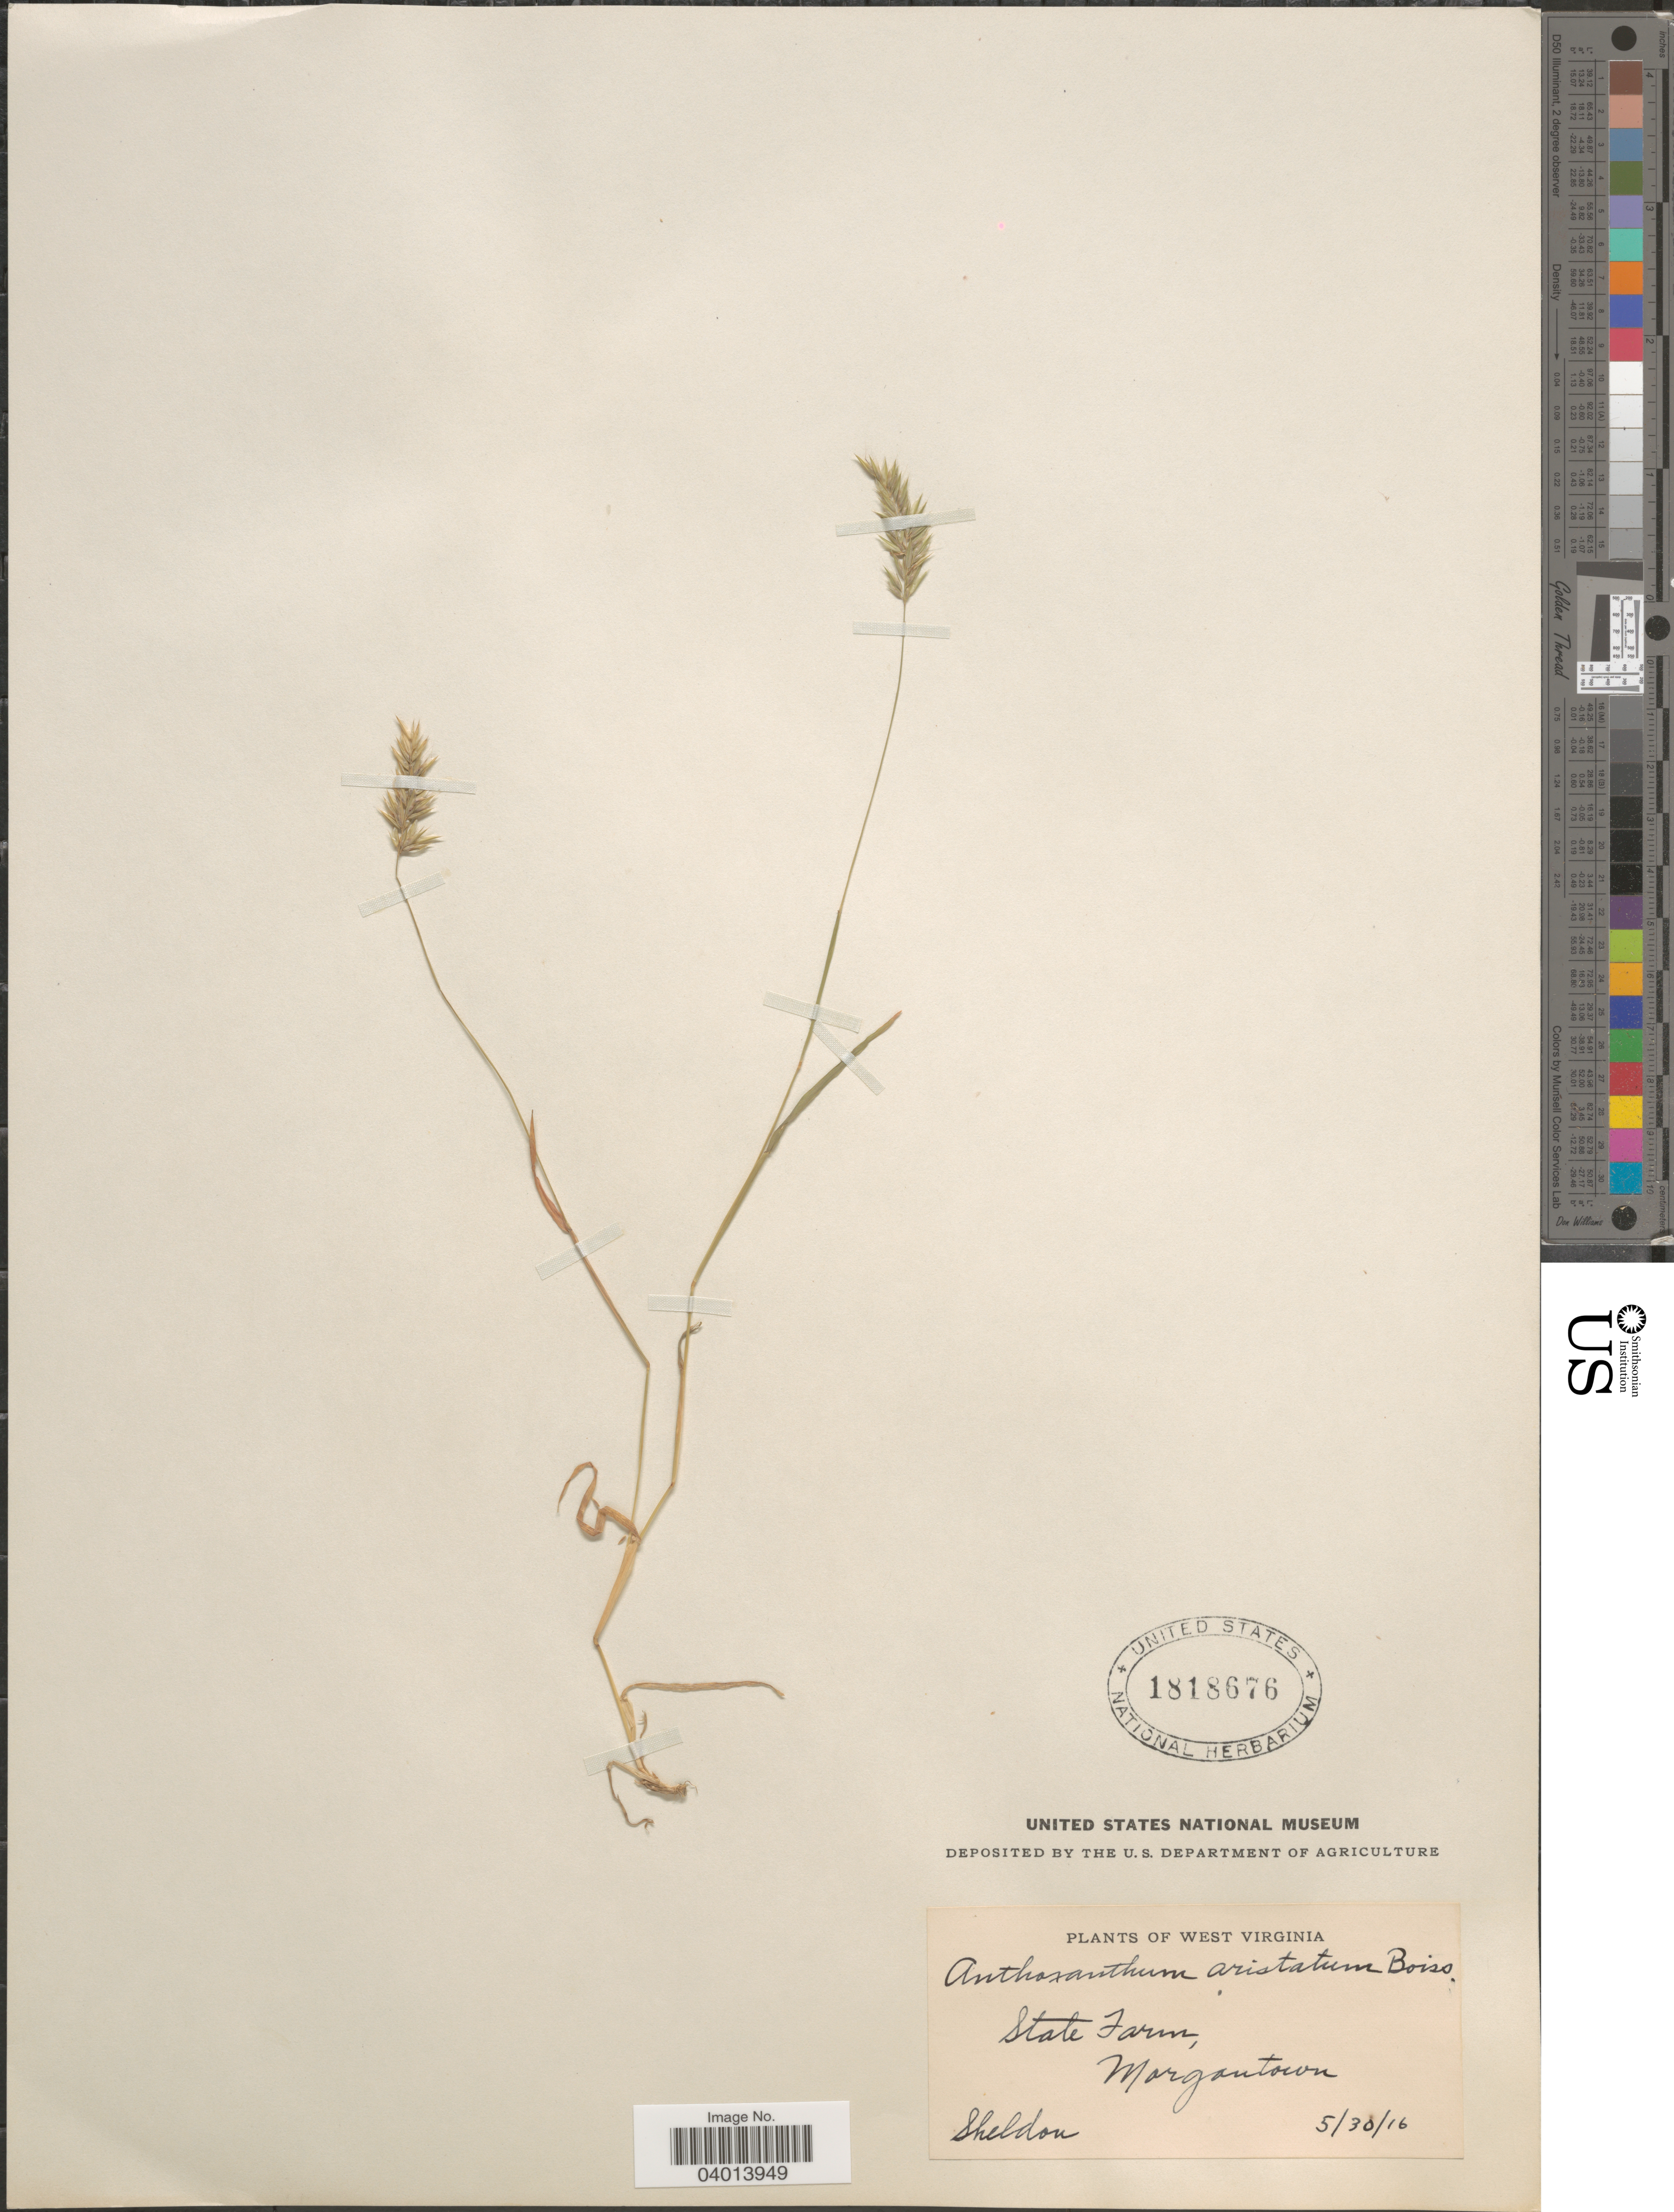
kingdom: Plantae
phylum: Tracheophyta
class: Liliopsida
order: Poales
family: Poaceae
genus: Anthoxanthum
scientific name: Anthoxanthum aristatum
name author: Boiss.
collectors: Sheldon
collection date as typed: Transcribed d/m/y: 30/5/16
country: United States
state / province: West Virginia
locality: State Farm, Morgantown.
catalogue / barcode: US 1818676